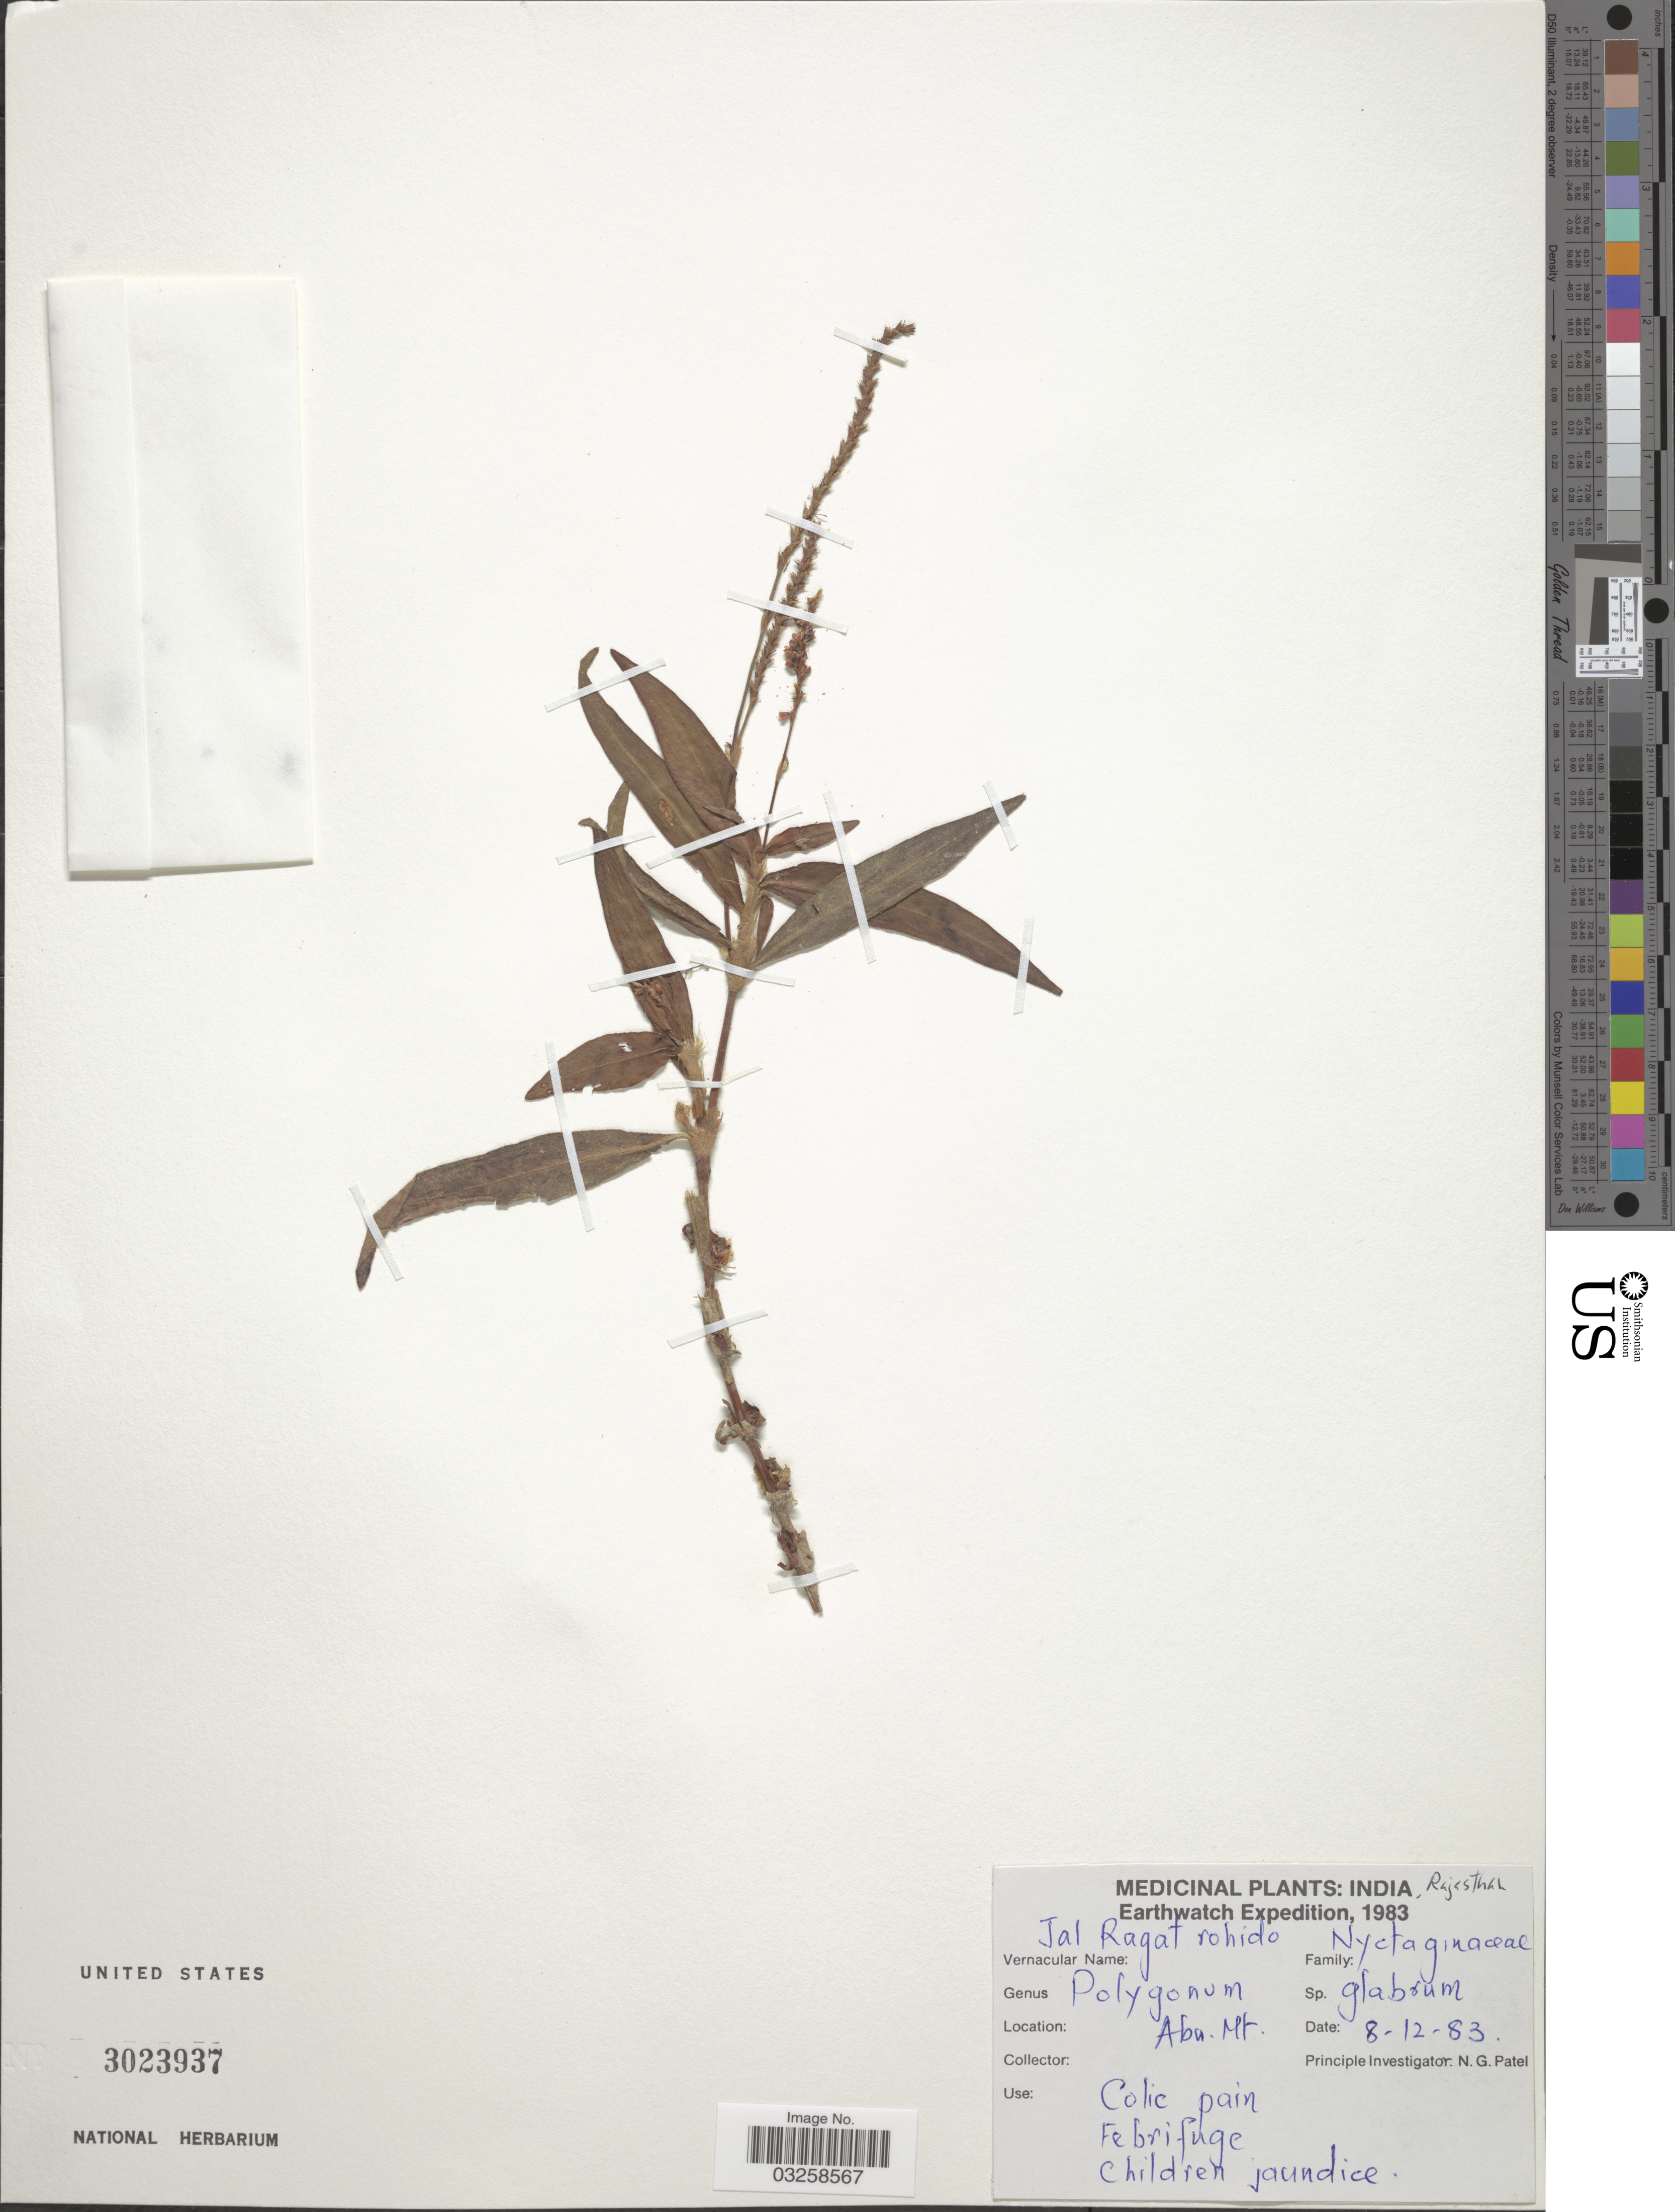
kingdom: Plantae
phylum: Tracheophyta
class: Magnoliopsida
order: Caryophyllales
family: Polygonaceae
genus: Persicaria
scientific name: Persicaria glabra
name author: (Willd.) M. Gómez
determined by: U.S. National Herbarium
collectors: N. Patel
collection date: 1983-12-08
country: India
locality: Rajasthan, Abu Mt.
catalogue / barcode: US 3023937